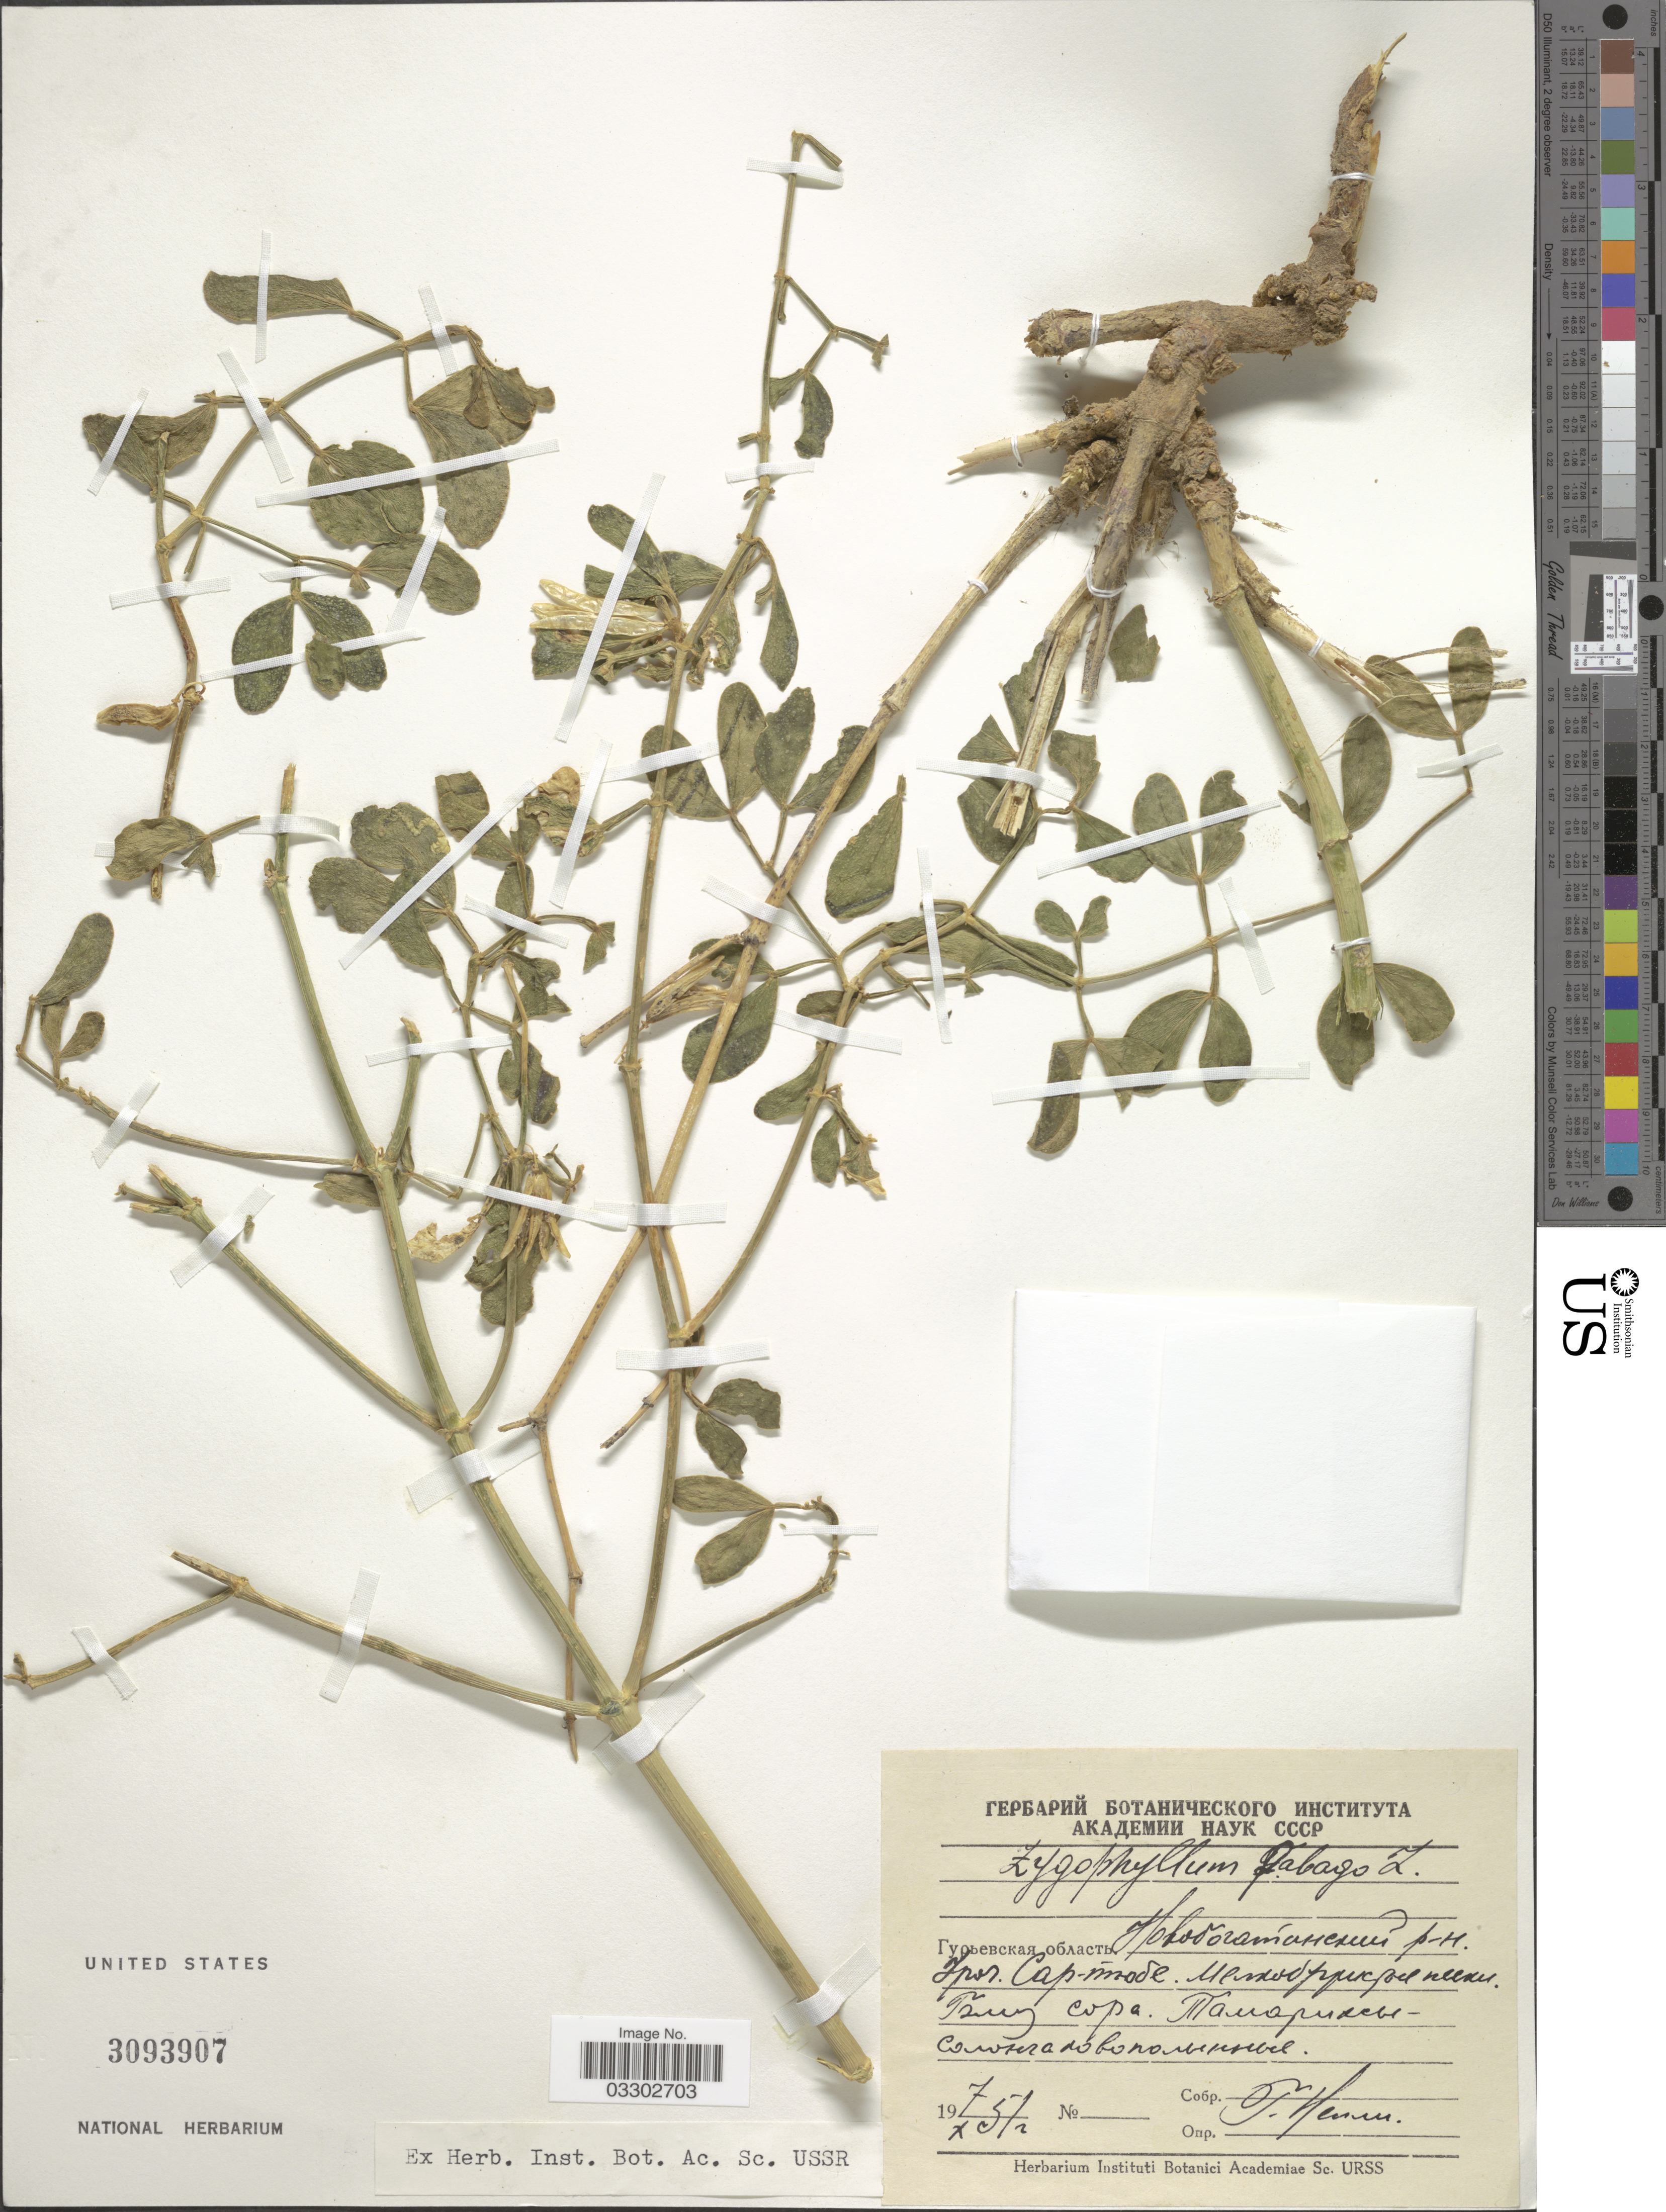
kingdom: Plantae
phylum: Tracheophyta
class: Magnoliopsida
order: Zygophyllales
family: Zygophyllaceae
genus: Zygophyllum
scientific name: Zygophyllum fabago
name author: L.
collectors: G. Nepli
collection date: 1975-10-02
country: Kazakhstan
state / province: Atyrau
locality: Isatay Audany, Near Sor, Urochishe Sar-Tube.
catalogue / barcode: US 3093907